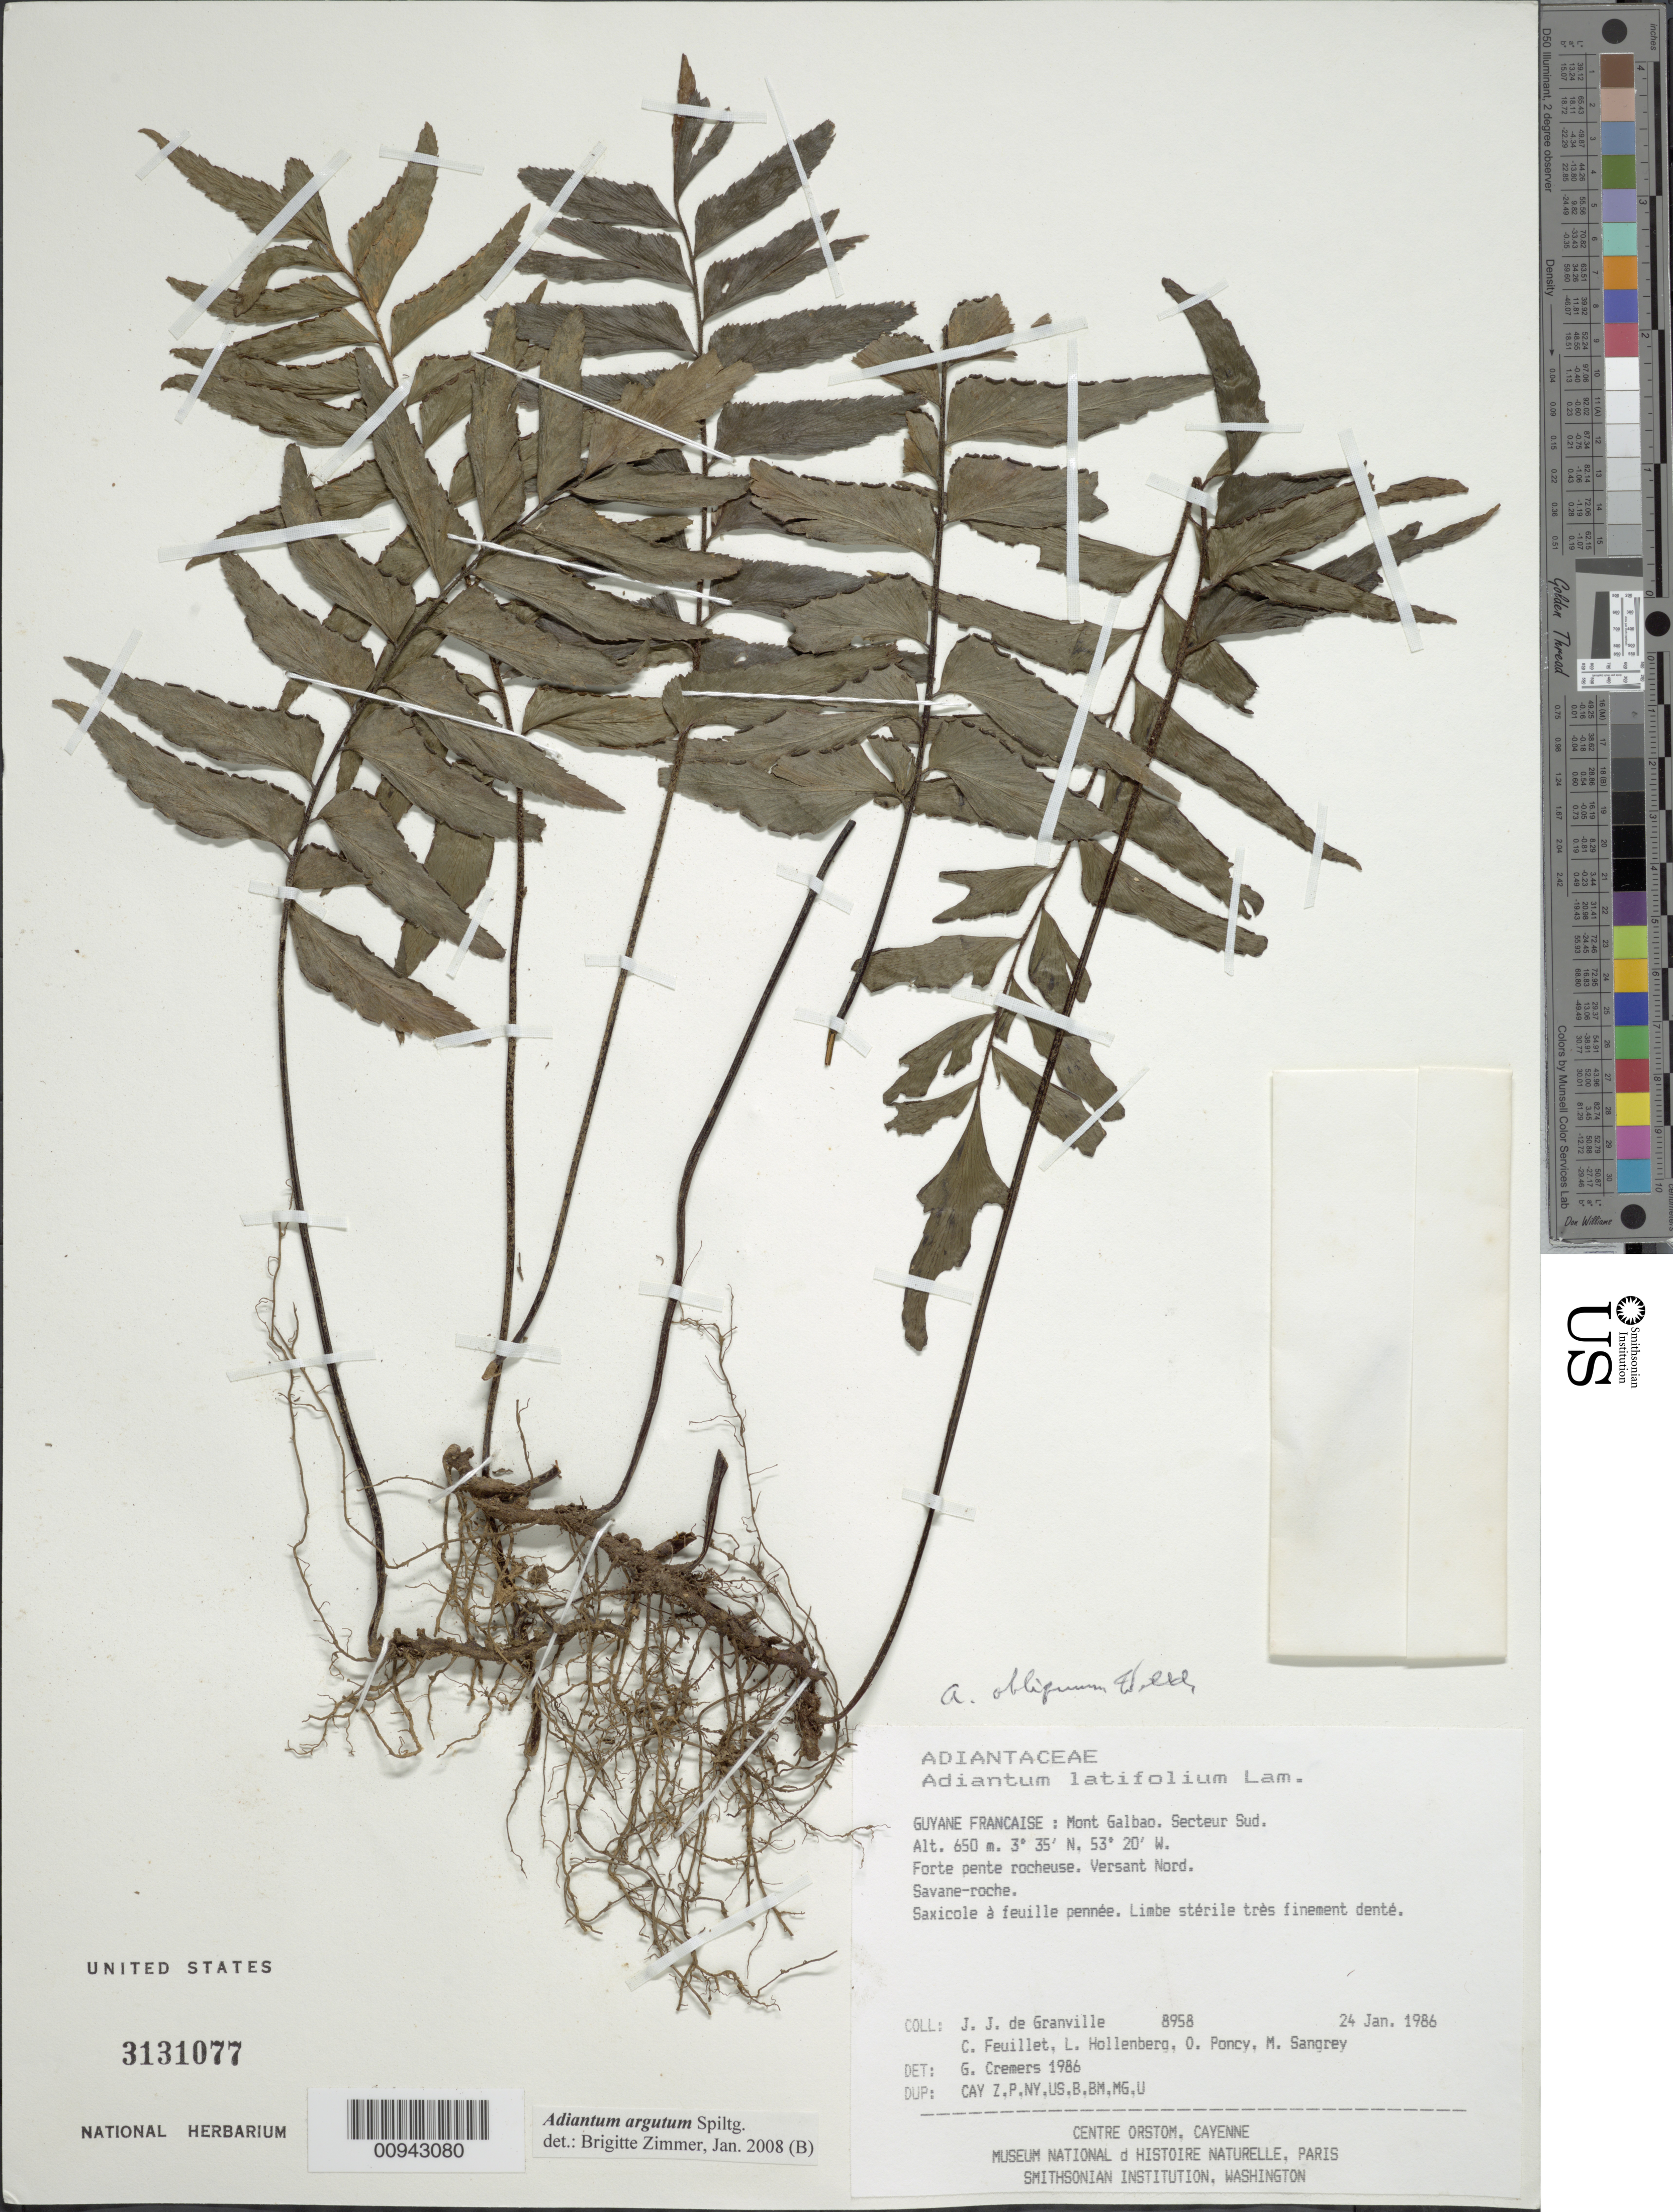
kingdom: Plantae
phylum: Tracheophyta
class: Polypodiopsida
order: Polypodiales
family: Pteridaceae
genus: Adiantum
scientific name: Adiantum argutum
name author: Splitg.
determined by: Zimmer, B.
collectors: J.-J. de Granville, C. Feuillet, L. Hollenberg, O. Poncy & M. S. Sangrey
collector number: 8958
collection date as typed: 24-Jan-86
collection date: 1986-01-24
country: French Guiana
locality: Mont Galbao. Secteur Sud. Versant Nord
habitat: Savane-roche. Forte pente rocheuse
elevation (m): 650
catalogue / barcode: US 3131077